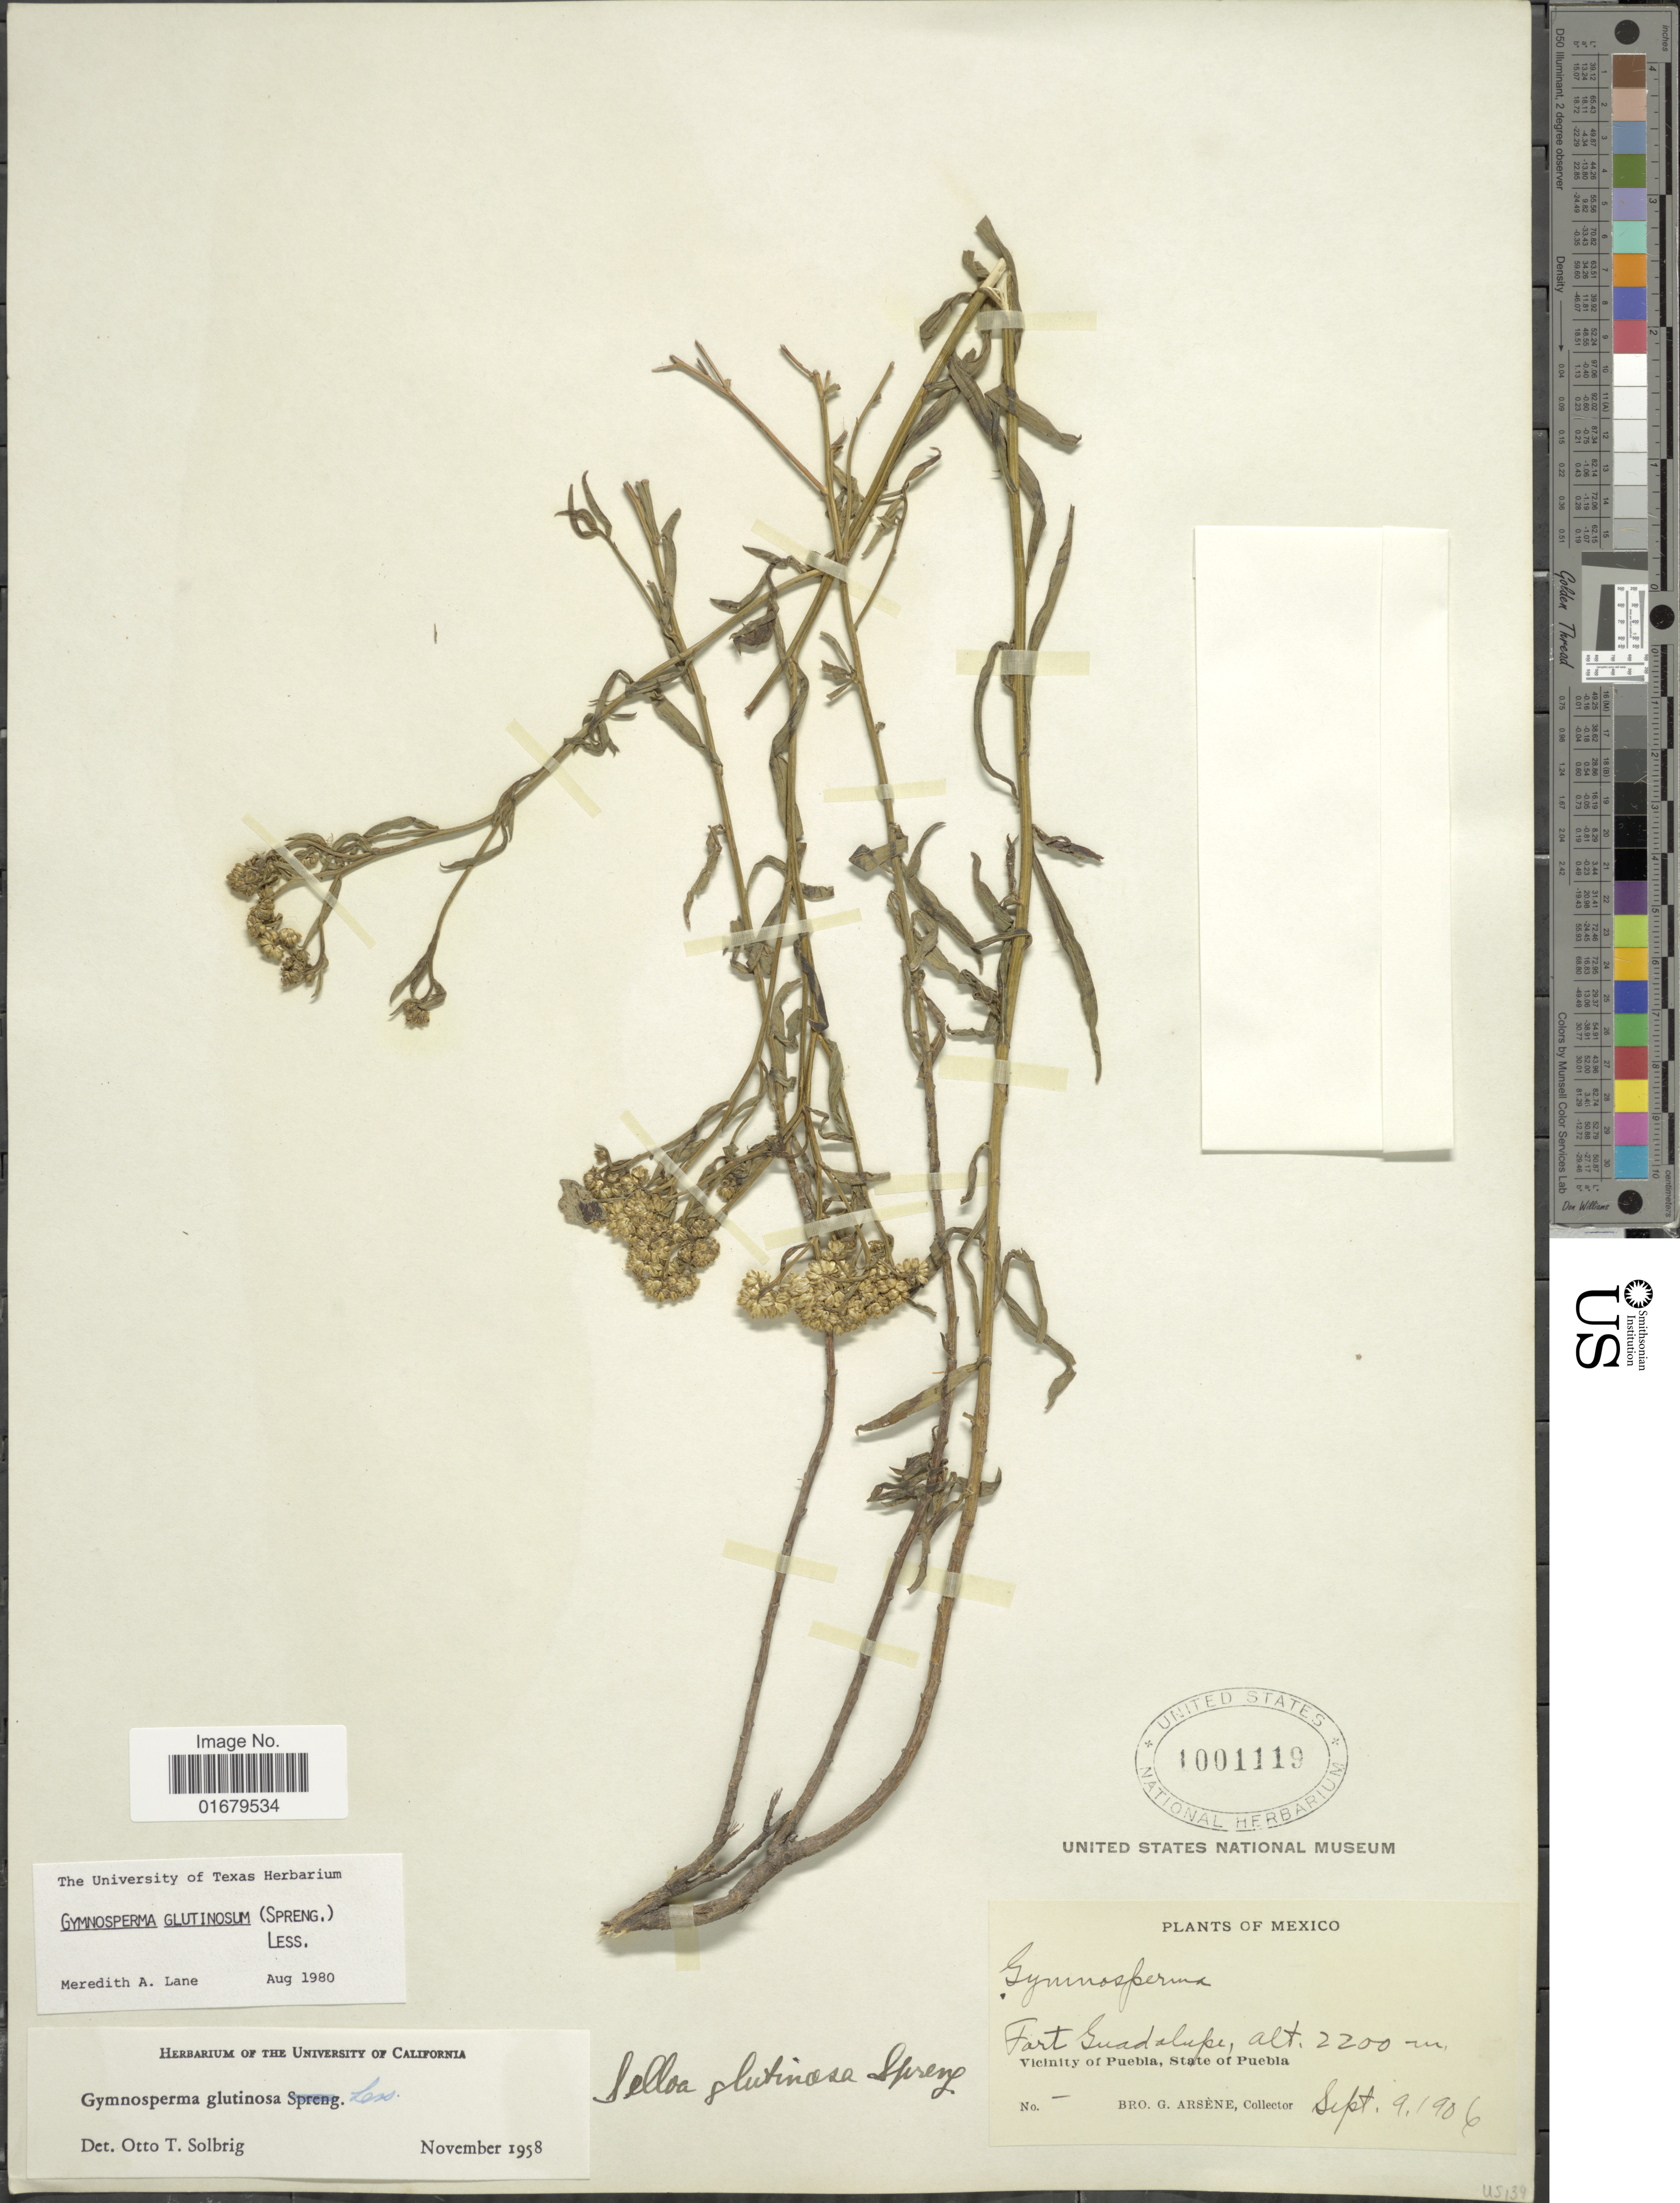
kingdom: Plantae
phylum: Tracheophyta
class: Magnoliopsida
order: Asterales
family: Asteraceae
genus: Gymnosperma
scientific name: Gymnosperma glutinosum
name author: (Spreng.) Less.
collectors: Bro. G. Arsène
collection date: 1906-09-09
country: Mexico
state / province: Puebla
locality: Fort Guadalupe, Vicinity of Puebla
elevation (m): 2200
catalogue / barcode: US 1001119